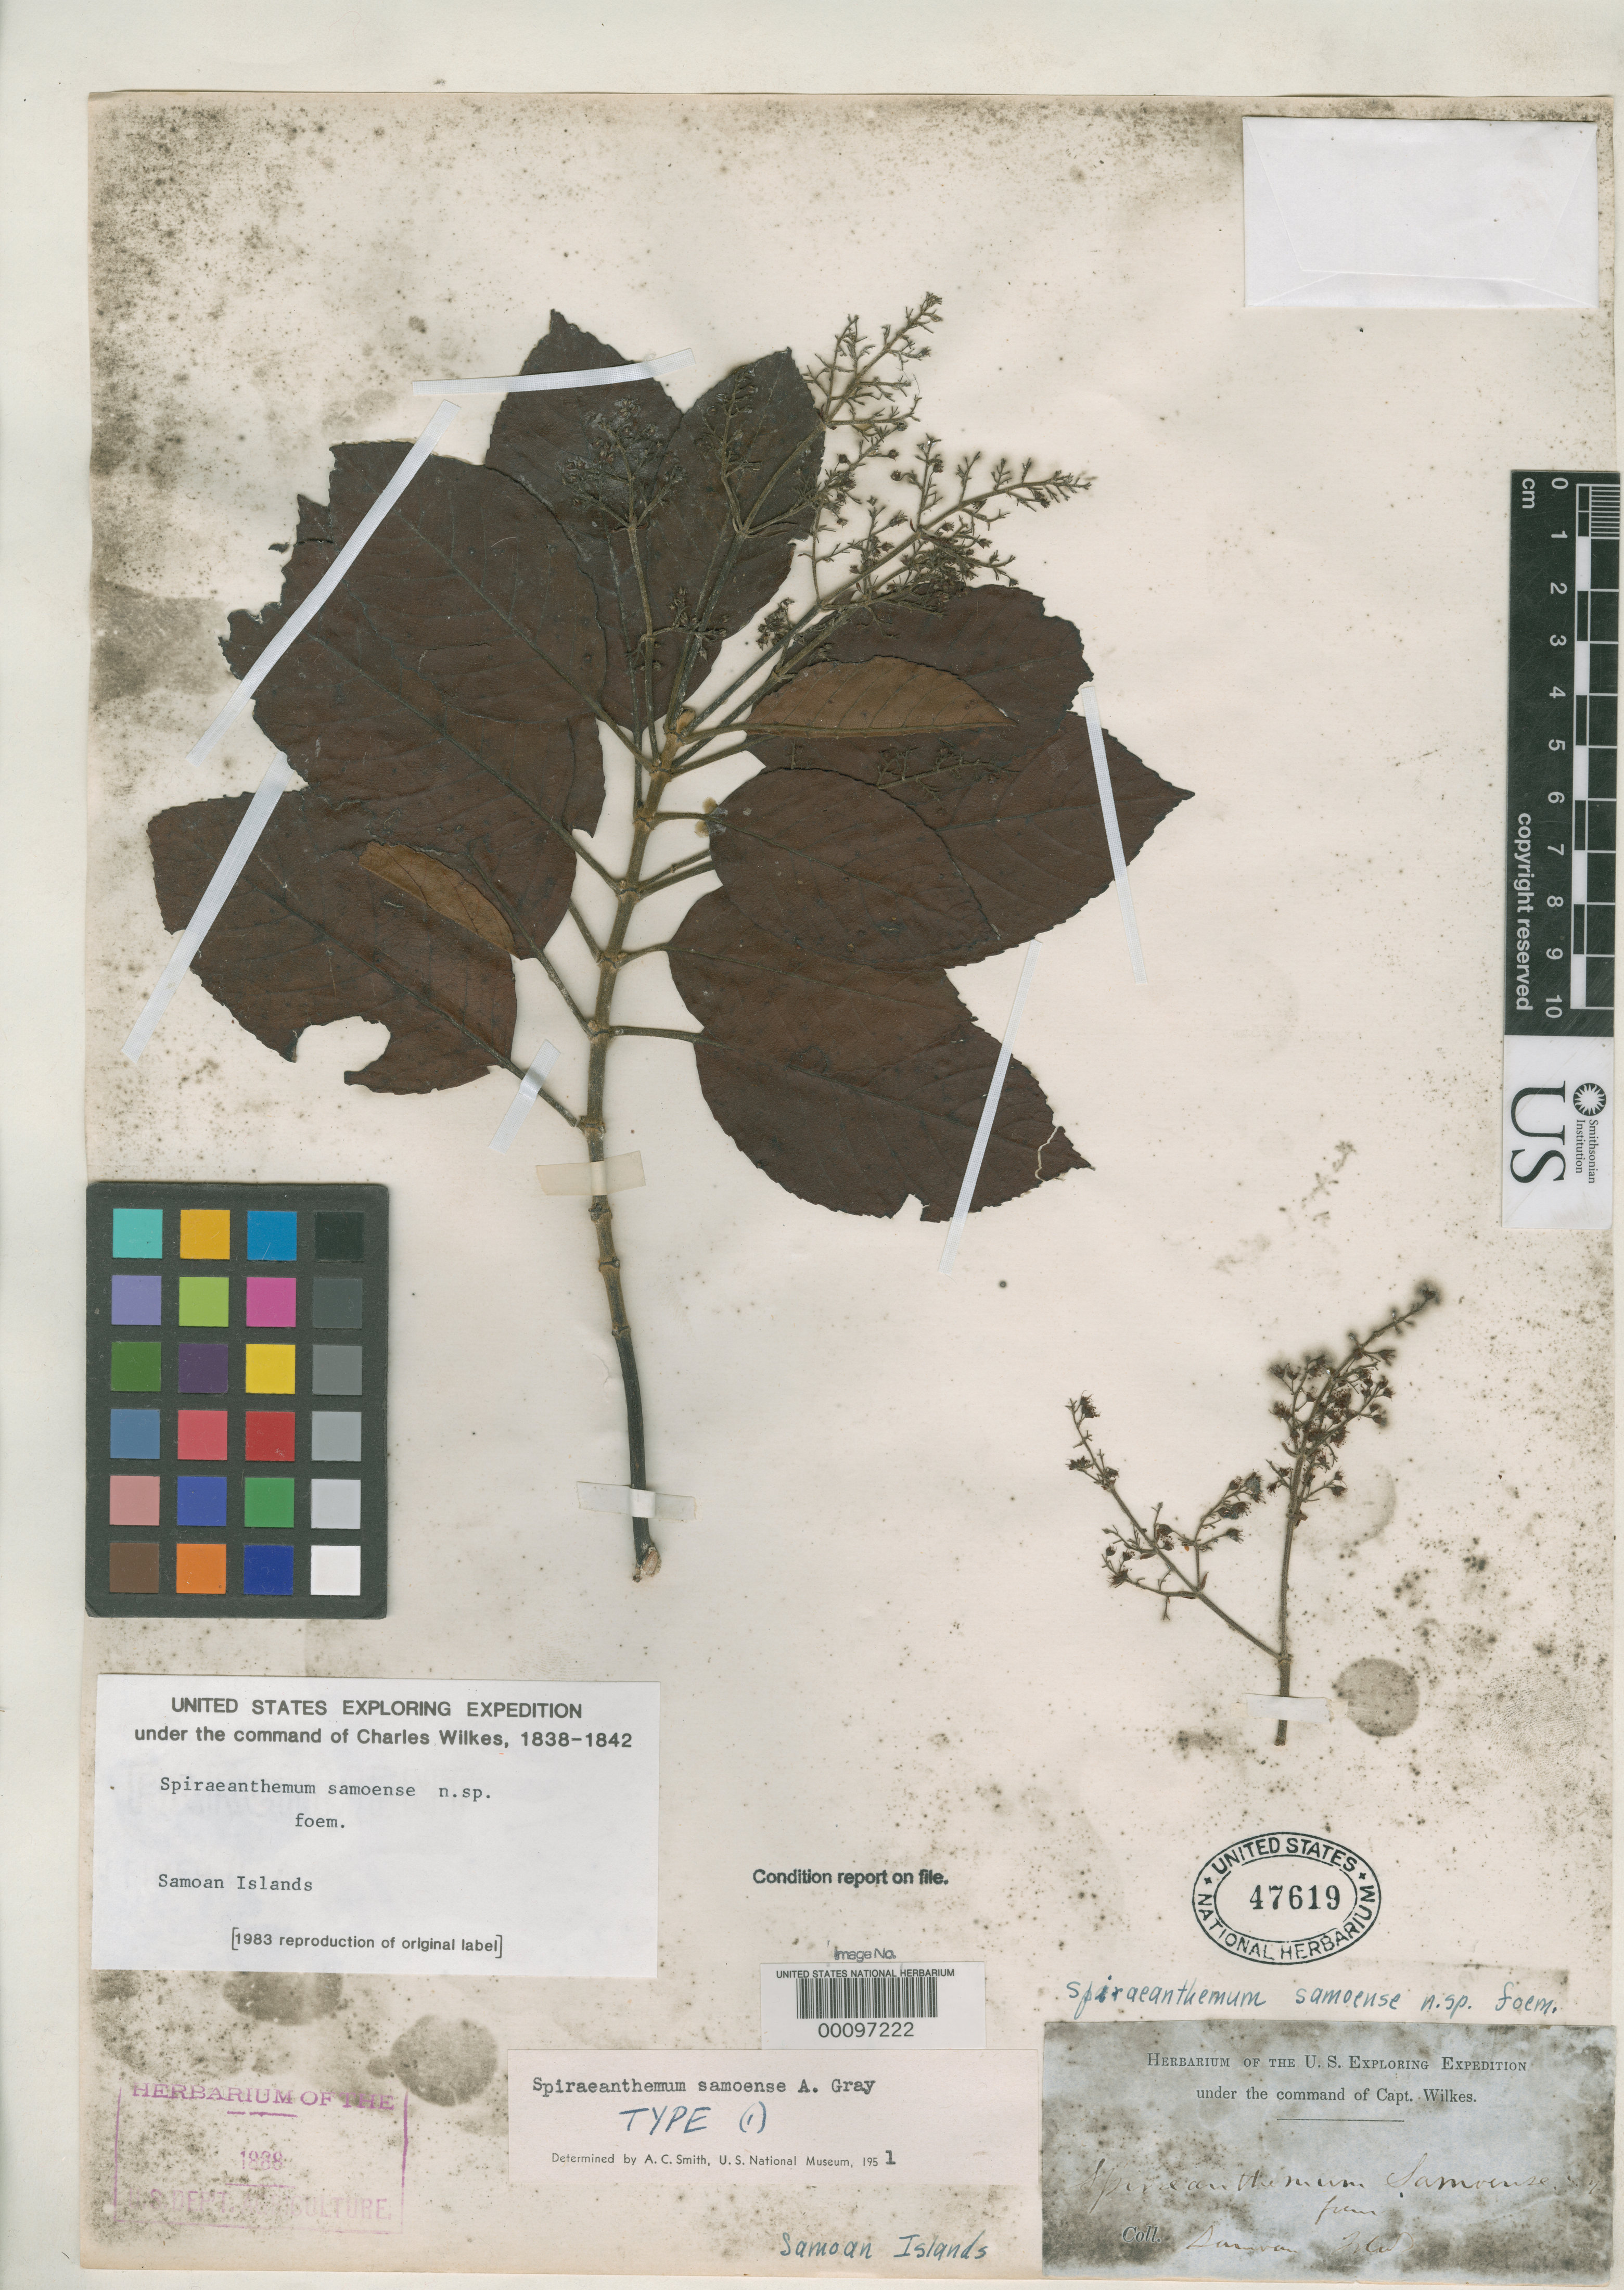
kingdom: Plantae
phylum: Tracheophyta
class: Magnoliopsida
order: Oxalidales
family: Cunoniaceae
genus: Spiraeanthemum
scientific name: Spiraeanthemum samoense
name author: A. Gray in Wilkes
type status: Type Collection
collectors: Wilkes Explor. Exped.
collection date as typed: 1838 to -- --- 1842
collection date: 1838/1842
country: American Samoa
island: Tutua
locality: Tutuila.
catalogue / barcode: US 47619